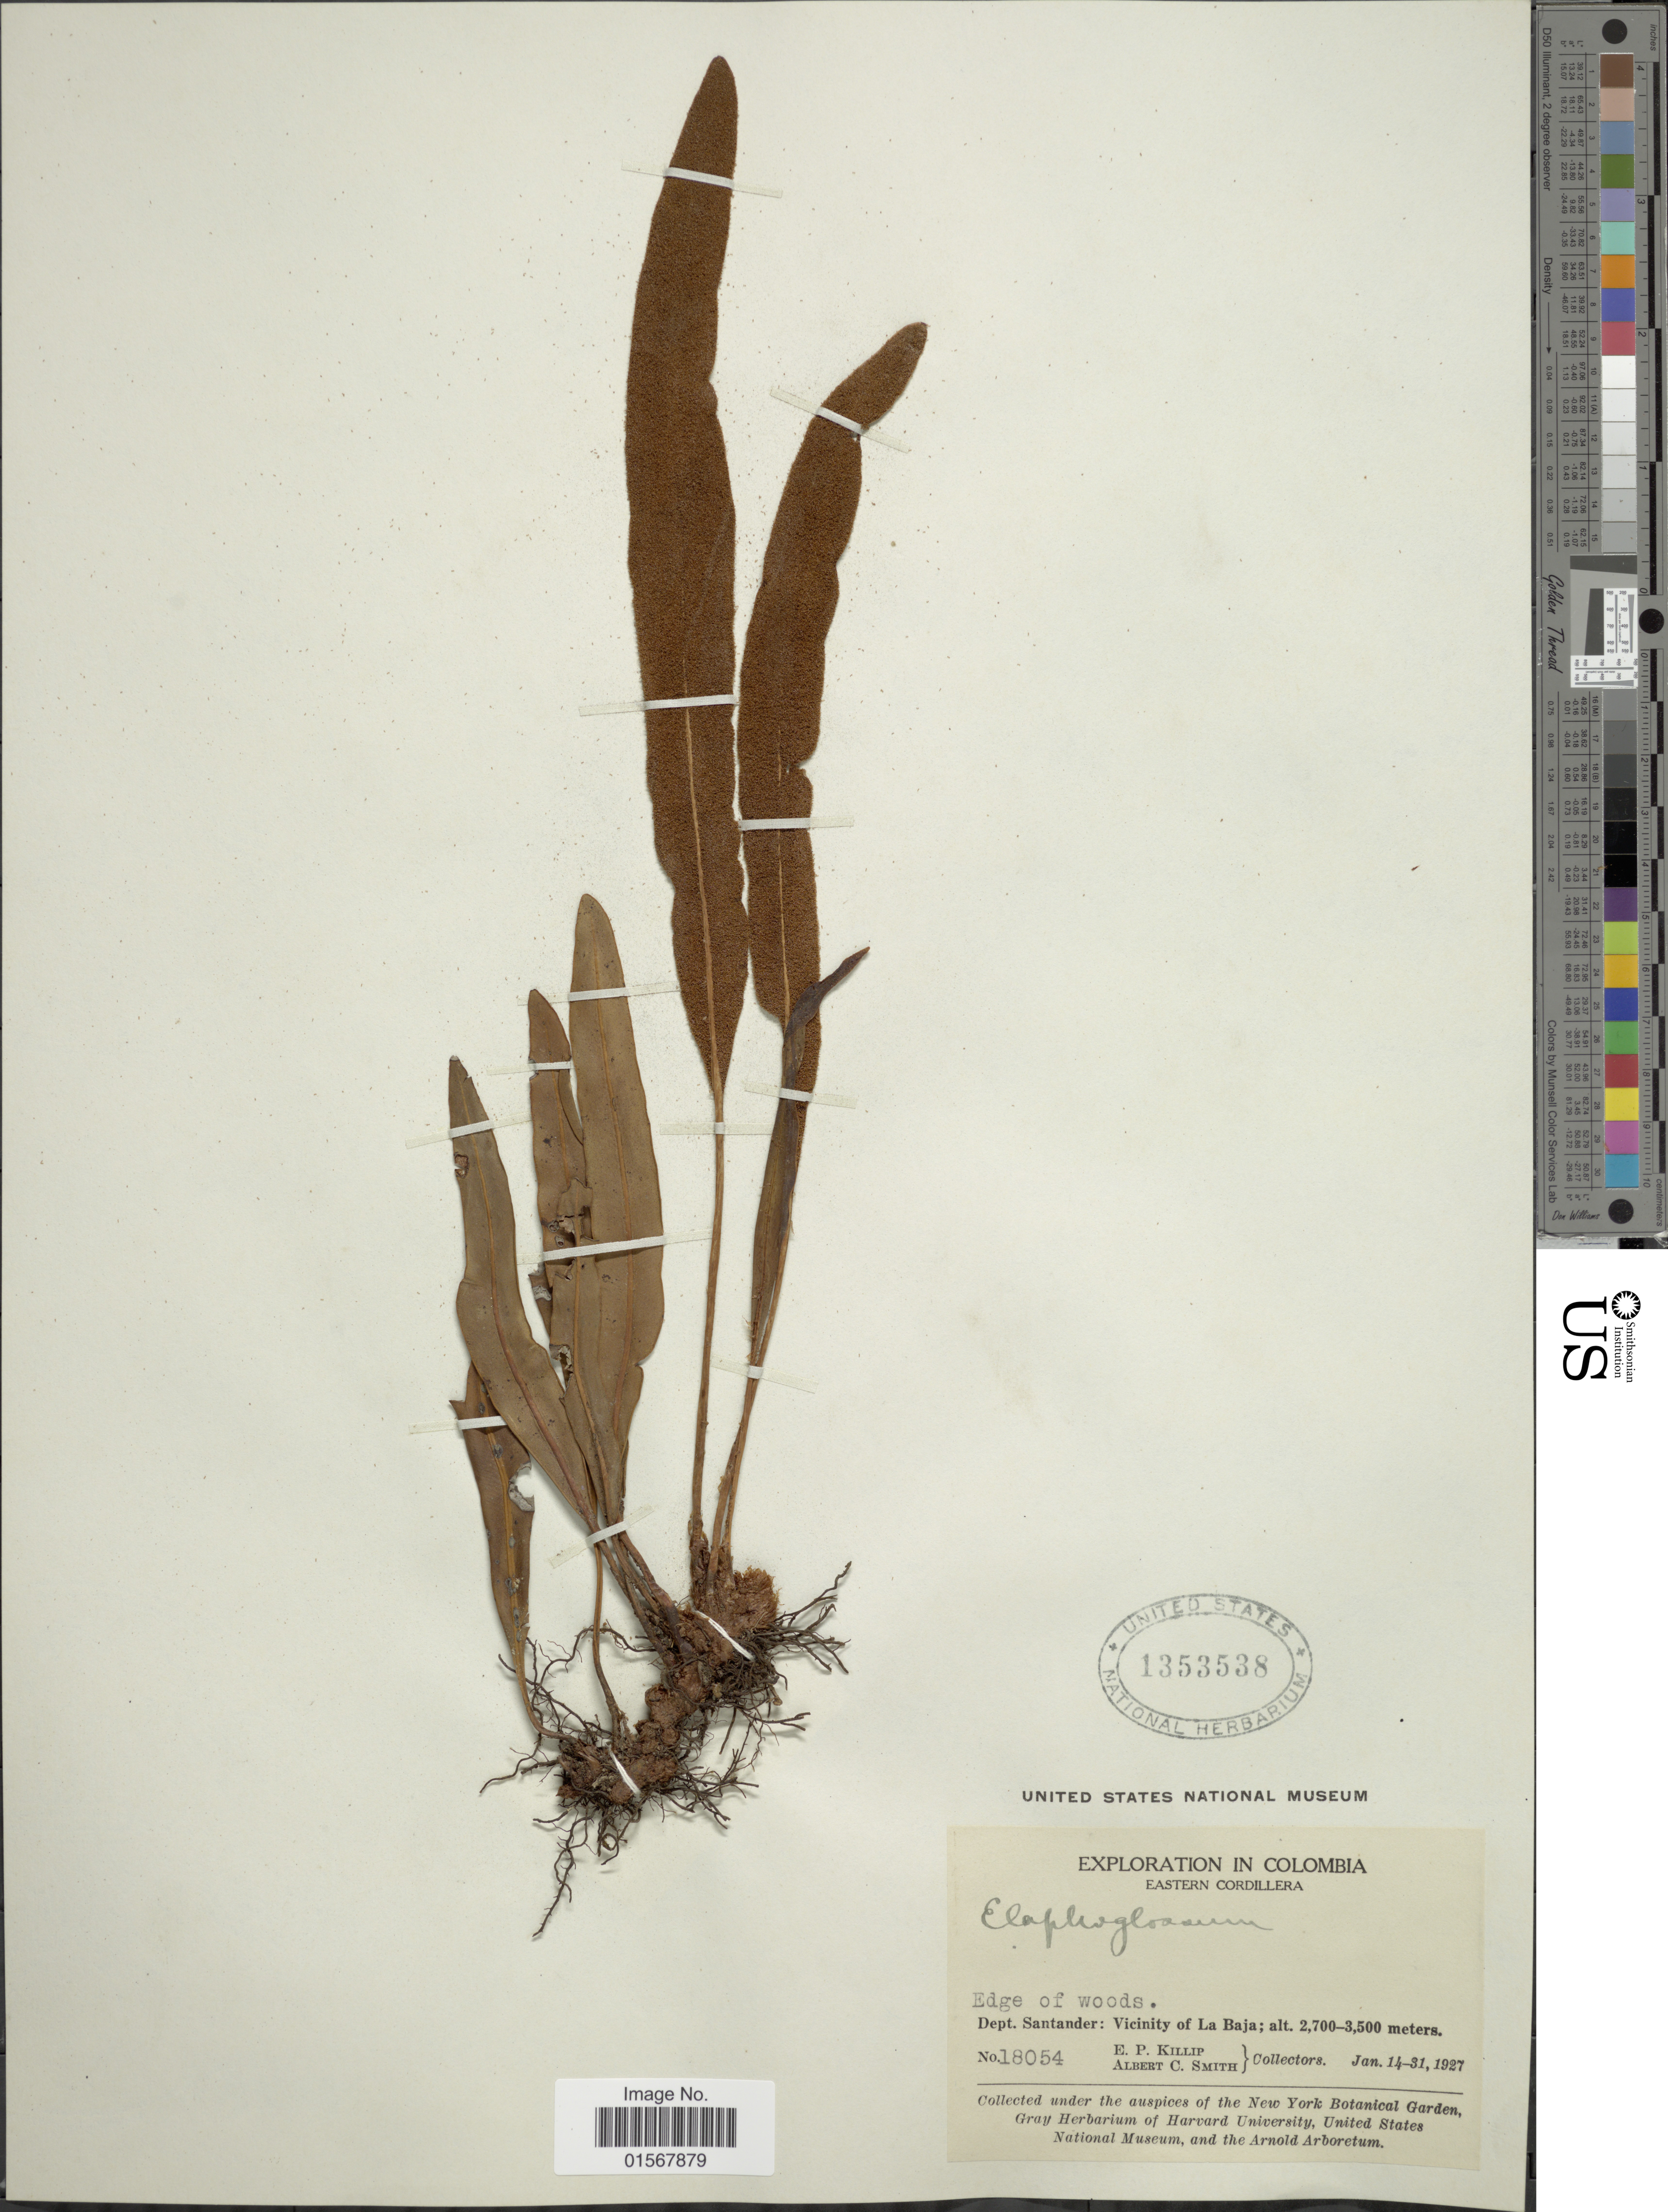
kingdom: Plantae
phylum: Tracheophyta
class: Polypodiopsida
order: Polypodiales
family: Dryopteridaceae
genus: Elaphoglossum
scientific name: Elaphoglossum sp.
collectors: E. P. Killip & A. C. Smith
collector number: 18054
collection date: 1927-01-14/1927-01-31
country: Colombia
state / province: Norte de Santander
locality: Dept. Santander: Vicinity of La Baja, Eastern Cordillera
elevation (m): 2700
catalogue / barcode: US 1353538